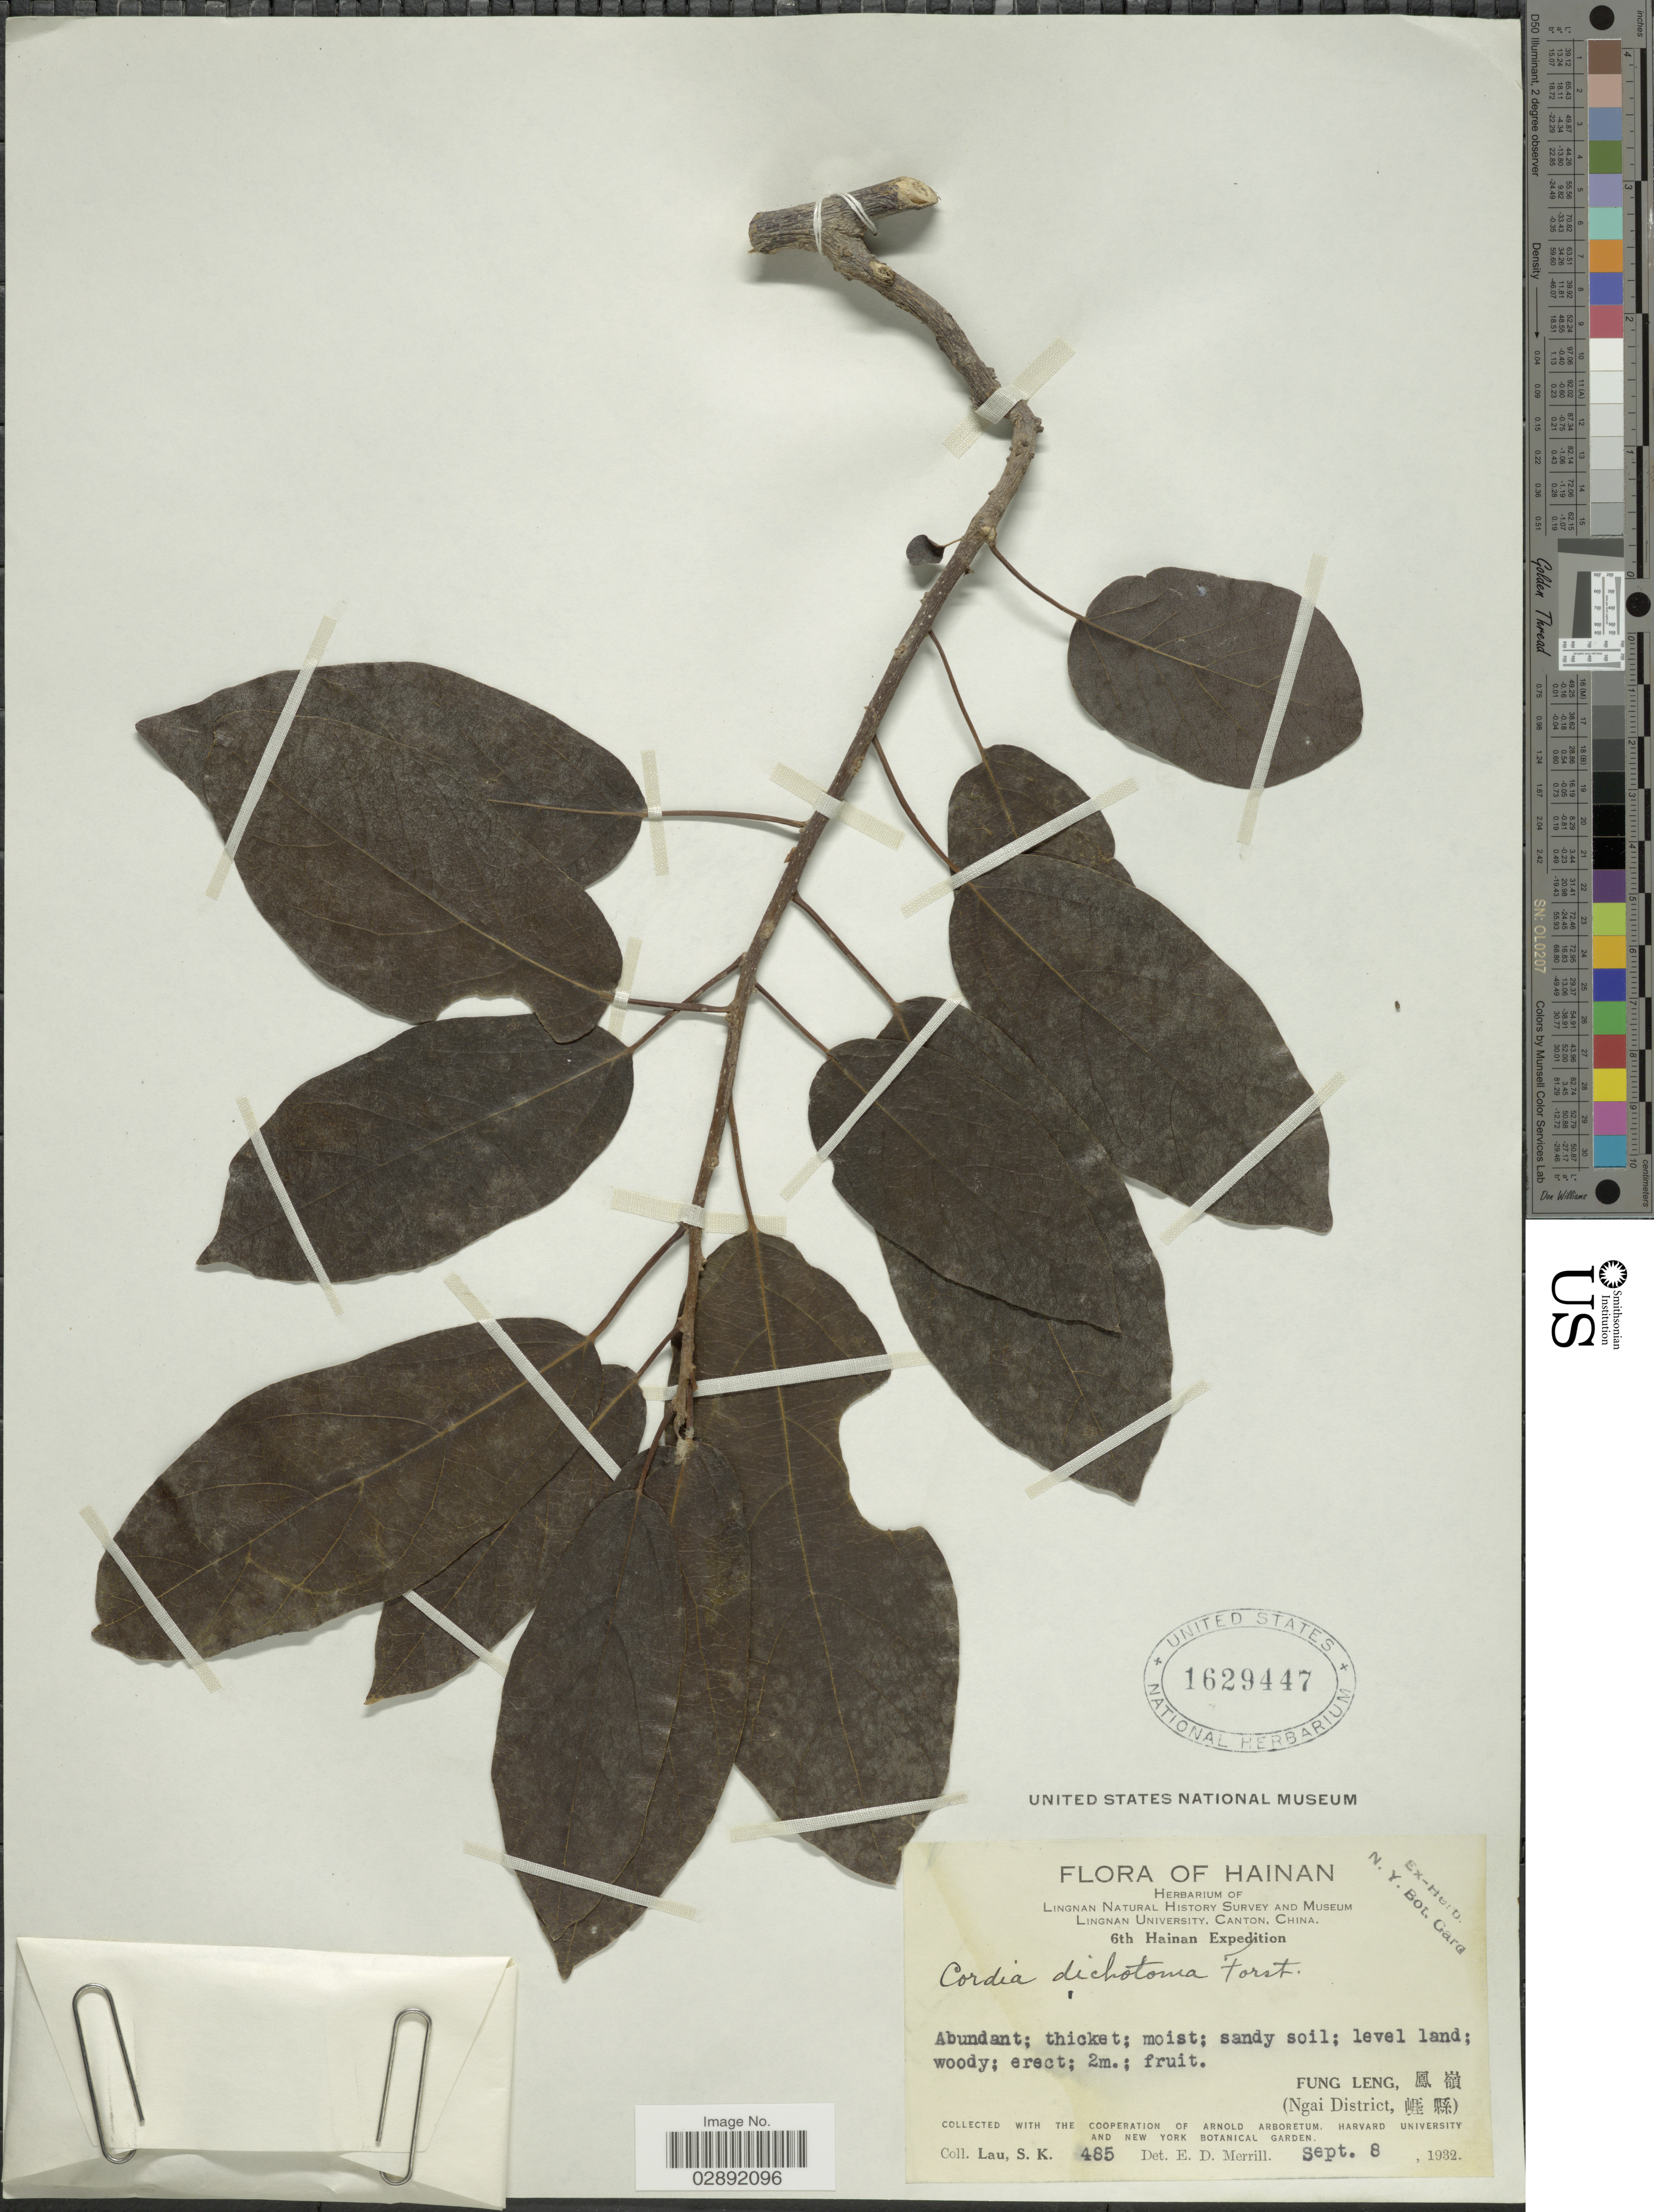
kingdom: Plantae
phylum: Tracheophyta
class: Magnoliopsida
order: Boraginales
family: Cordiaceae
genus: Cordia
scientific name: Cordia dichotoma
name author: G. Forst.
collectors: S. K. Lau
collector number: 485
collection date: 1932-09-08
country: China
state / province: Hainan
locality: Fung Leng (Ngai District).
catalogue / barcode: US 1629447